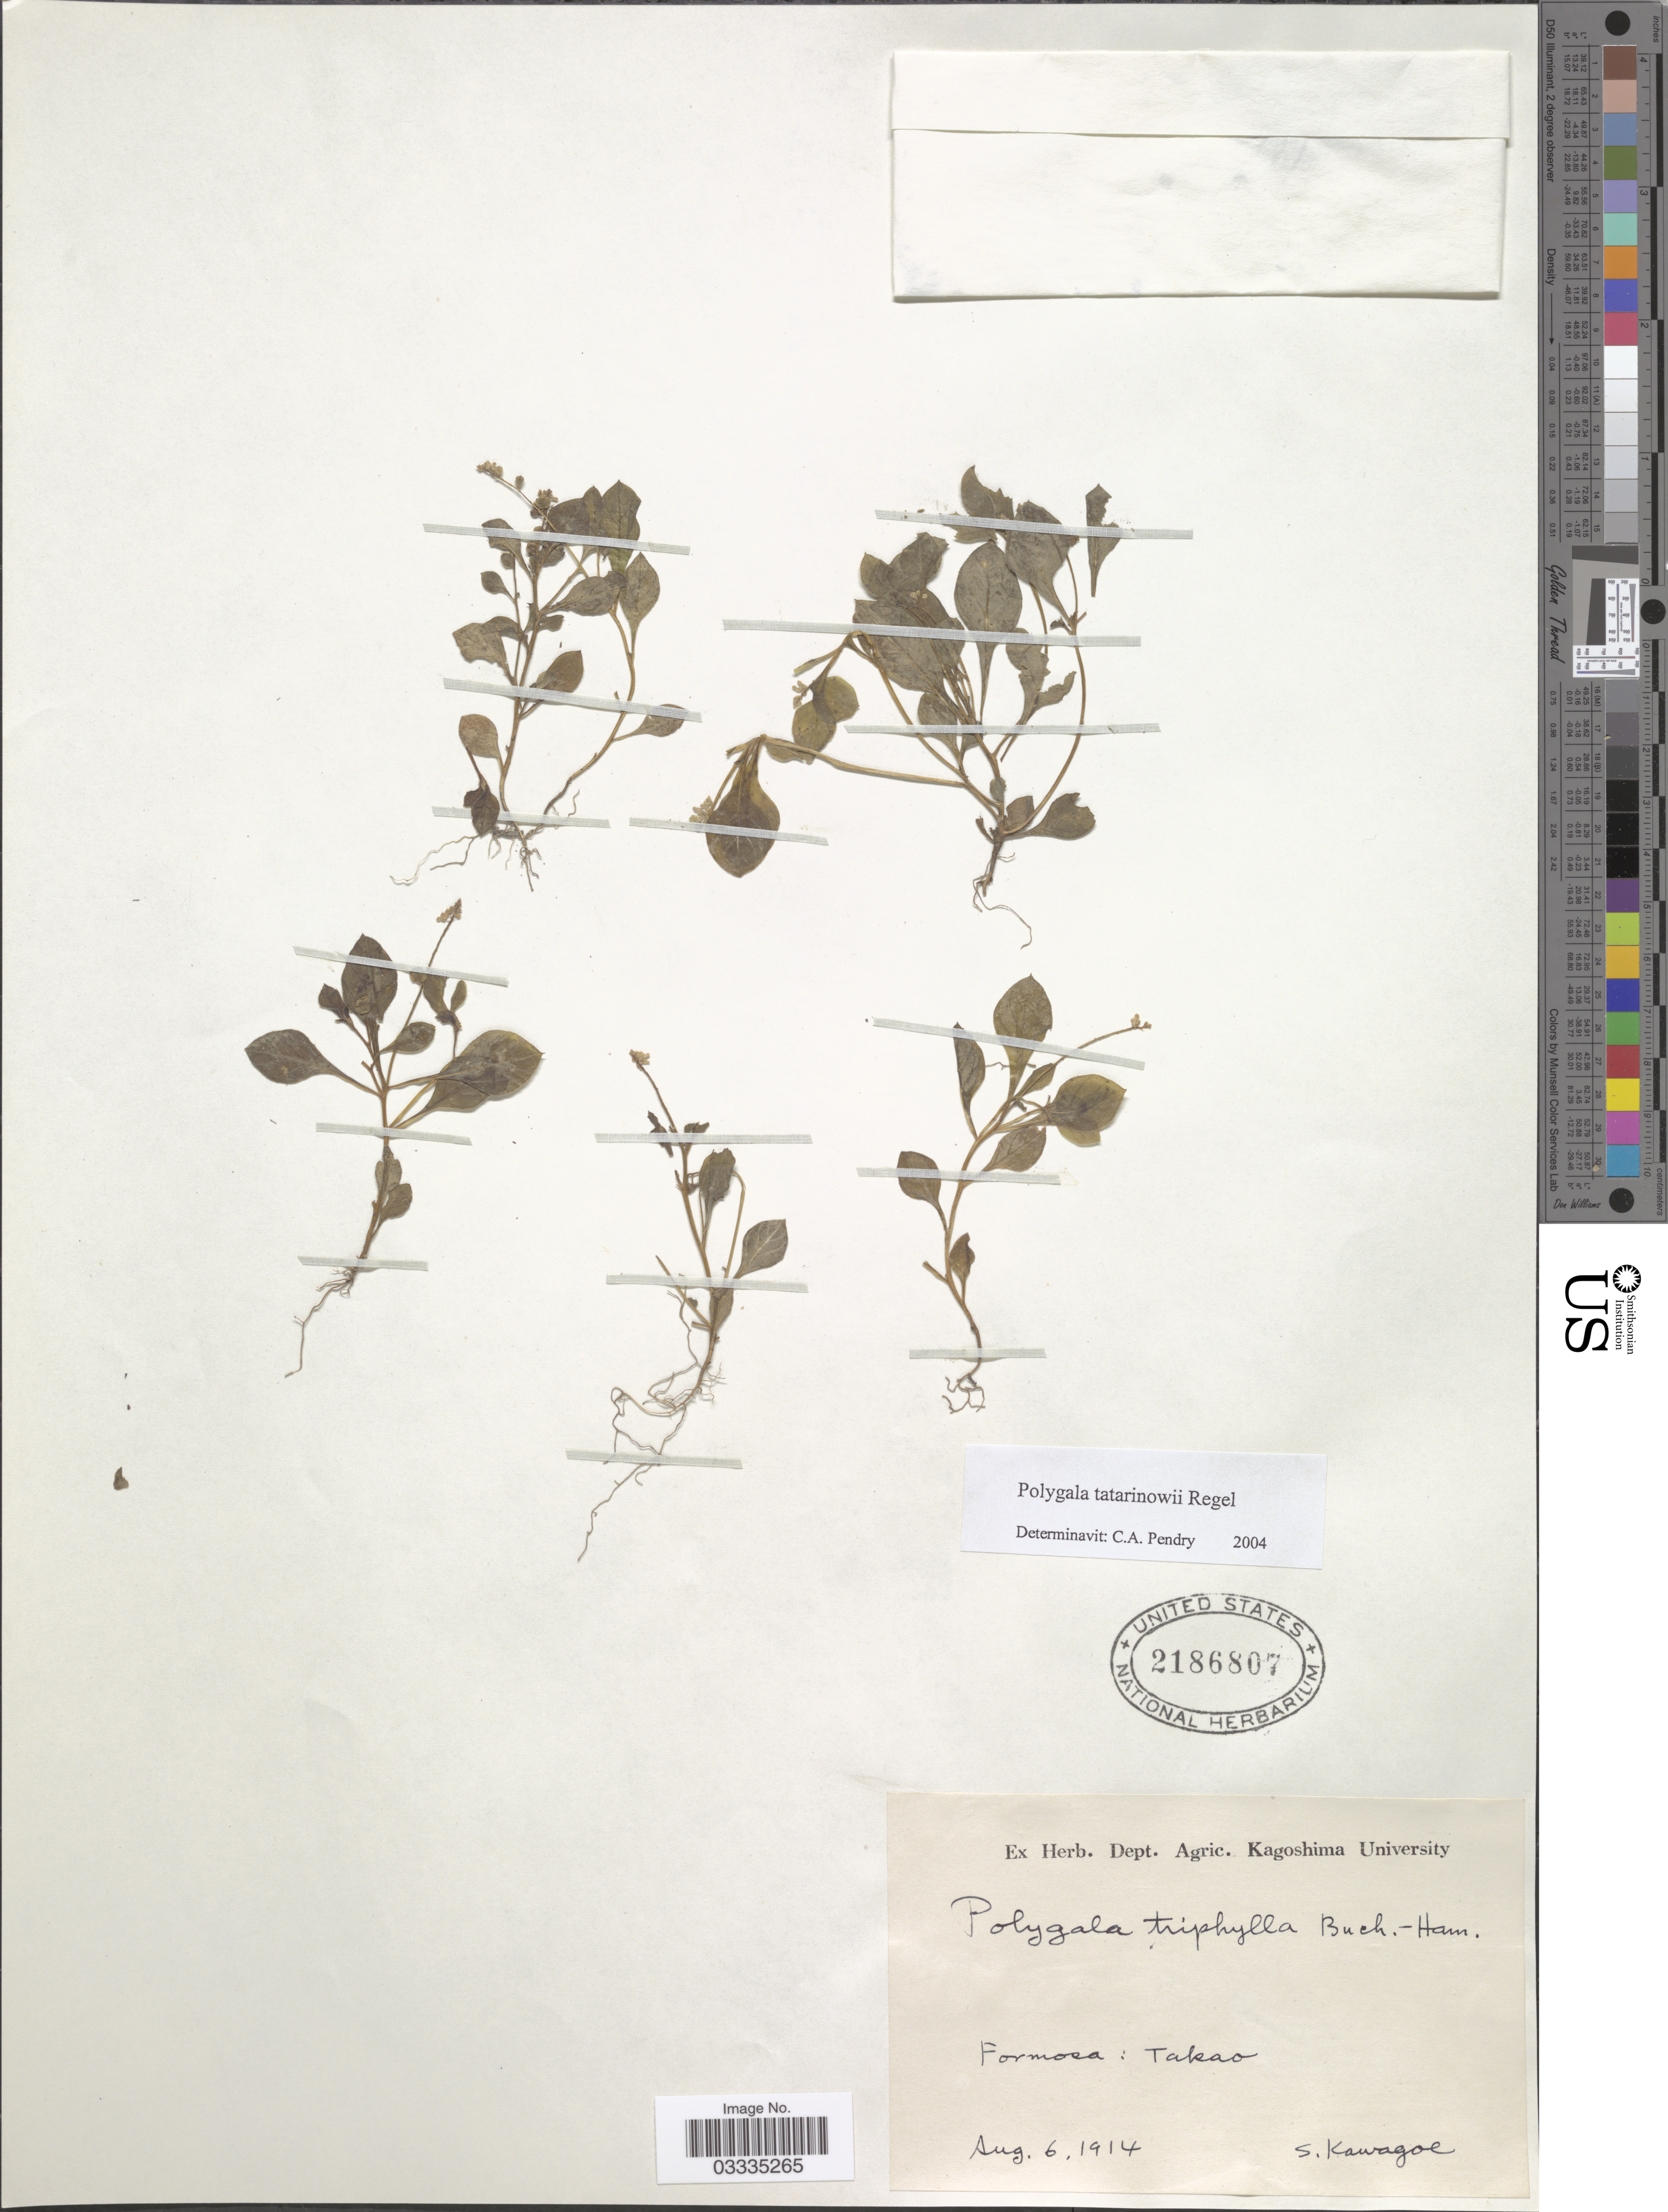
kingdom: Plantae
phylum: Tracheophyta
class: Magnoliopsida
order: Fabales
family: Polygalaceae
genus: Polygala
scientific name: Polygala tatarinowii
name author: Regel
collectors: S. Kawagoe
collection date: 1914-08-06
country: Taiwan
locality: Formosa: Takao.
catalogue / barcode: US 2186807